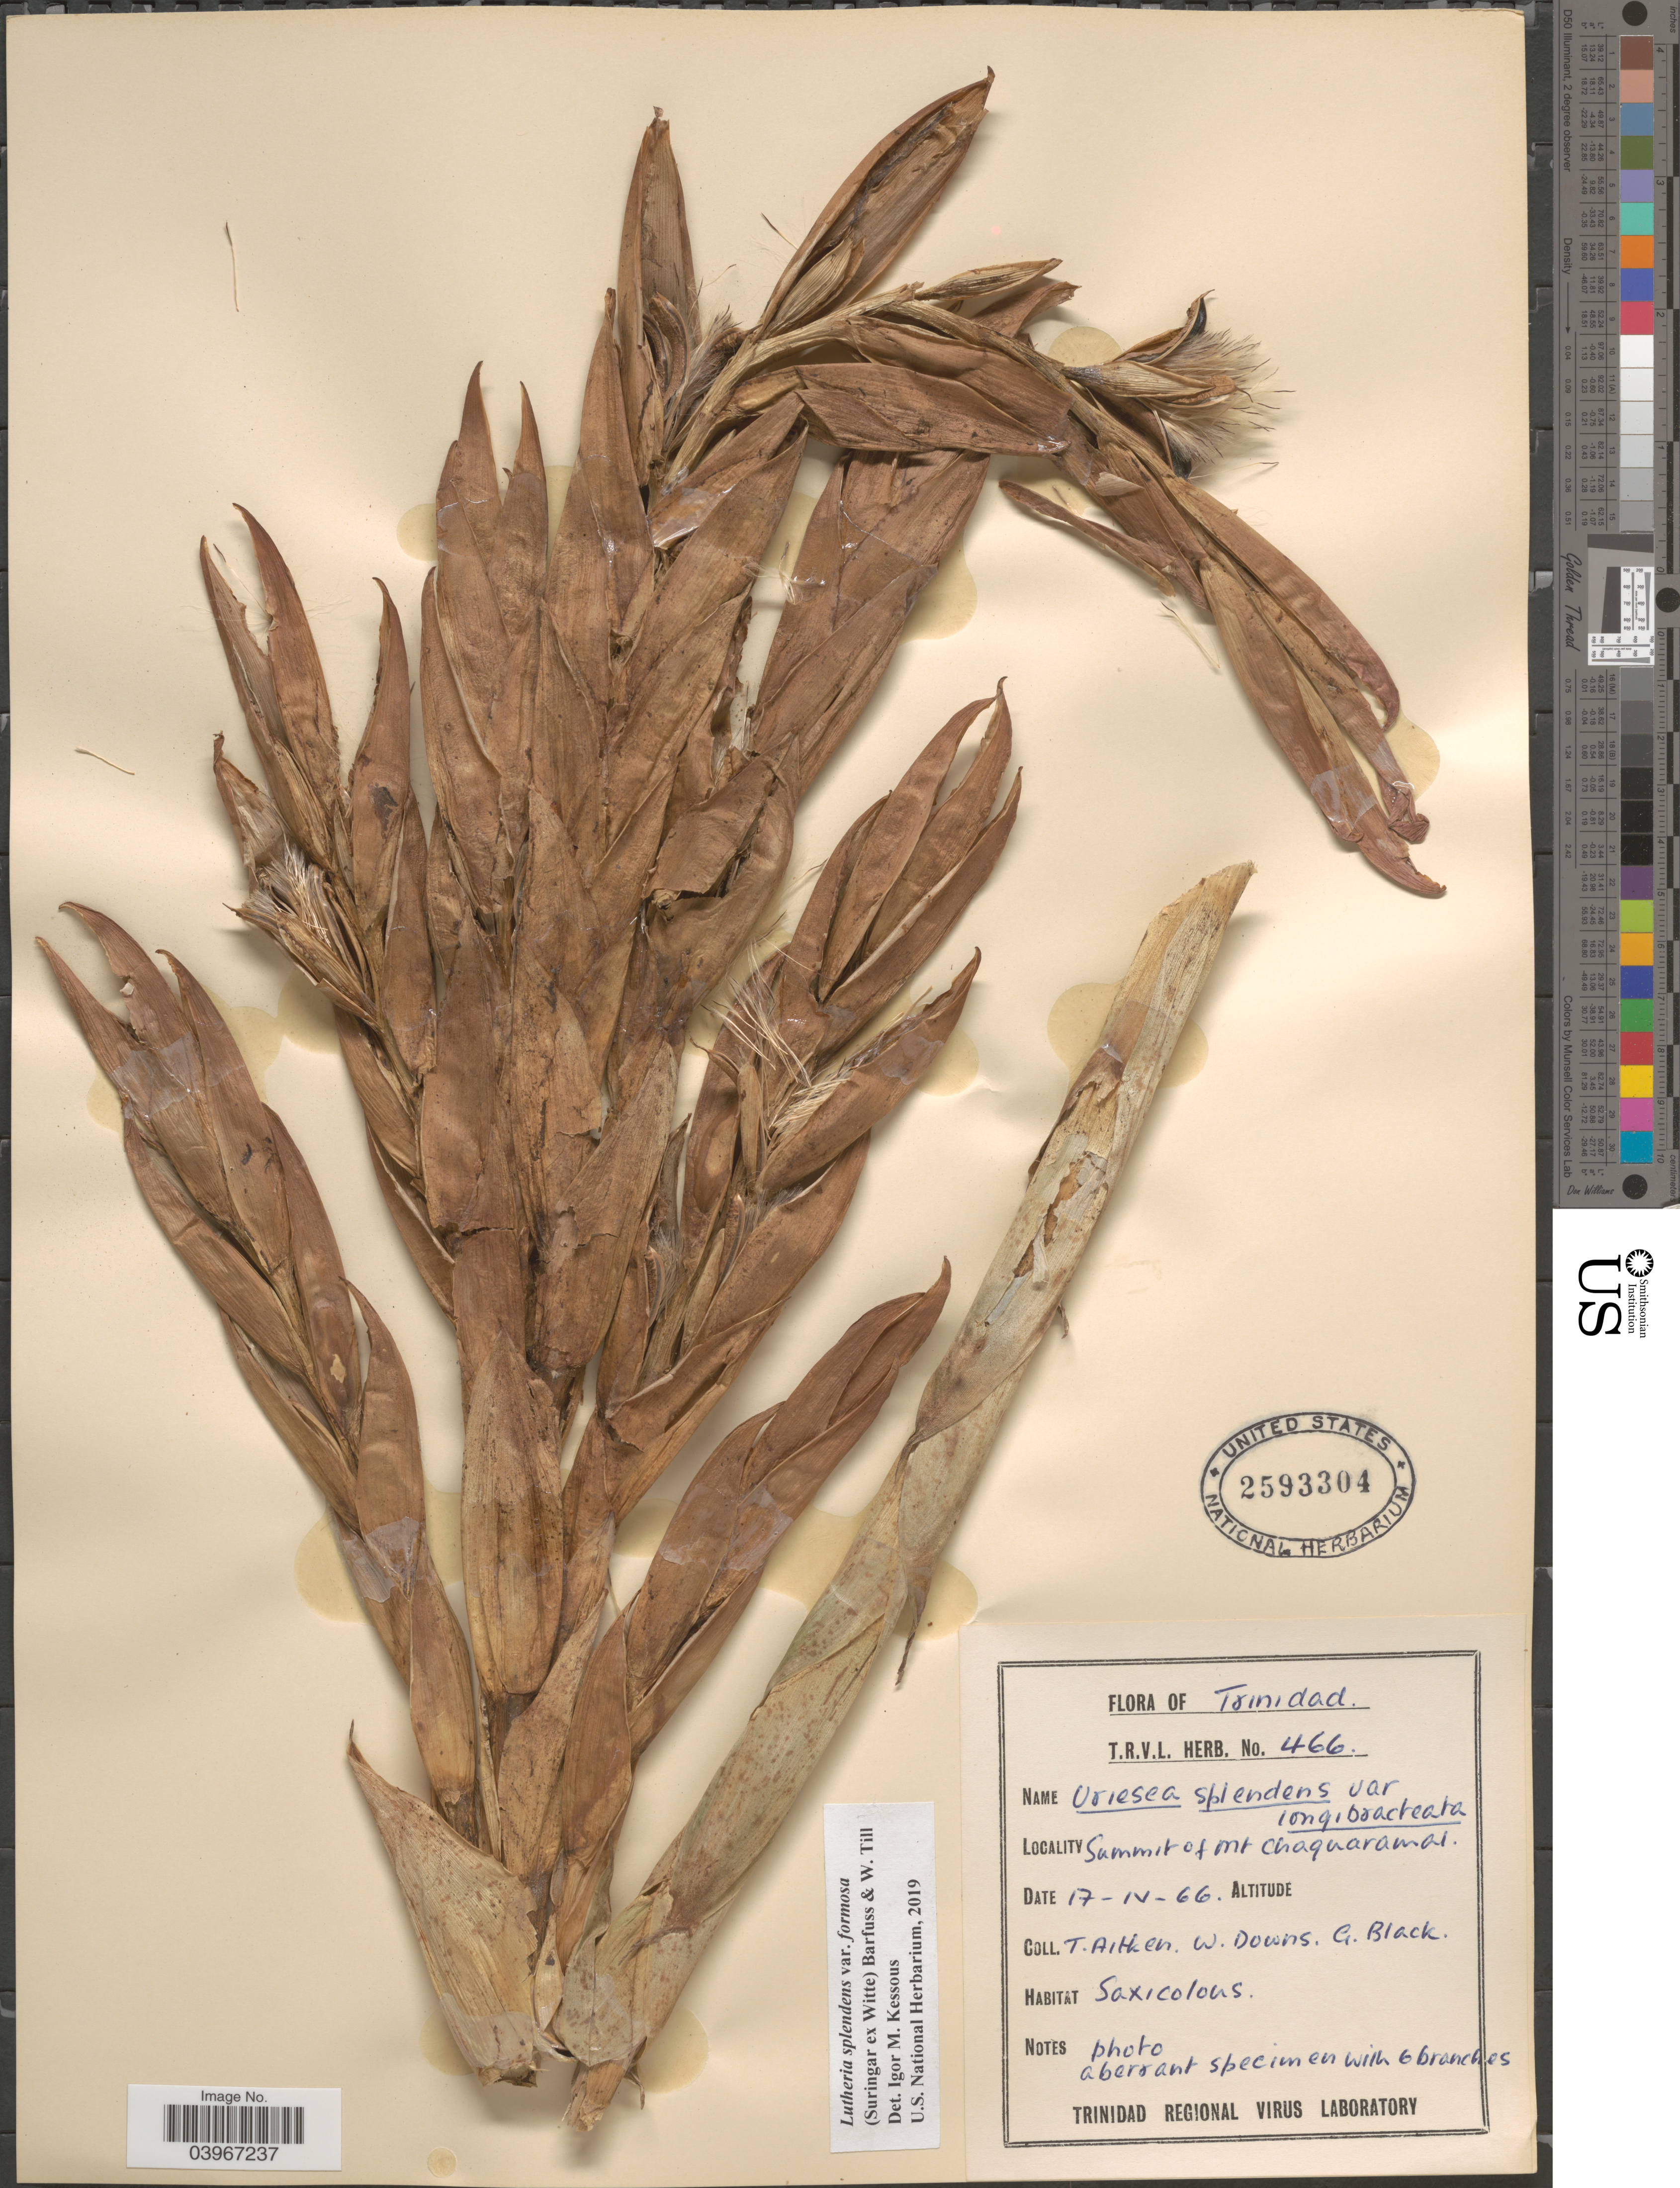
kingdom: Plantae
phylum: Tracheophyta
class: Liliopsida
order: Poales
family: Bromeliaceae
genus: Lutheria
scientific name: Lutheria splendens var. formosa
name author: (Suringar ex Witte) Barfuss & W. Till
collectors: T. Aitken, W. G. Downs & G. A. Black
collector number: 466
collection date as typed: Transcribed d/m/y: 17/4/66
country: Trinidad and Tobago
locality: Trinidad. Summit of Chaguaramal.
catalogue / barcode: US 2593304